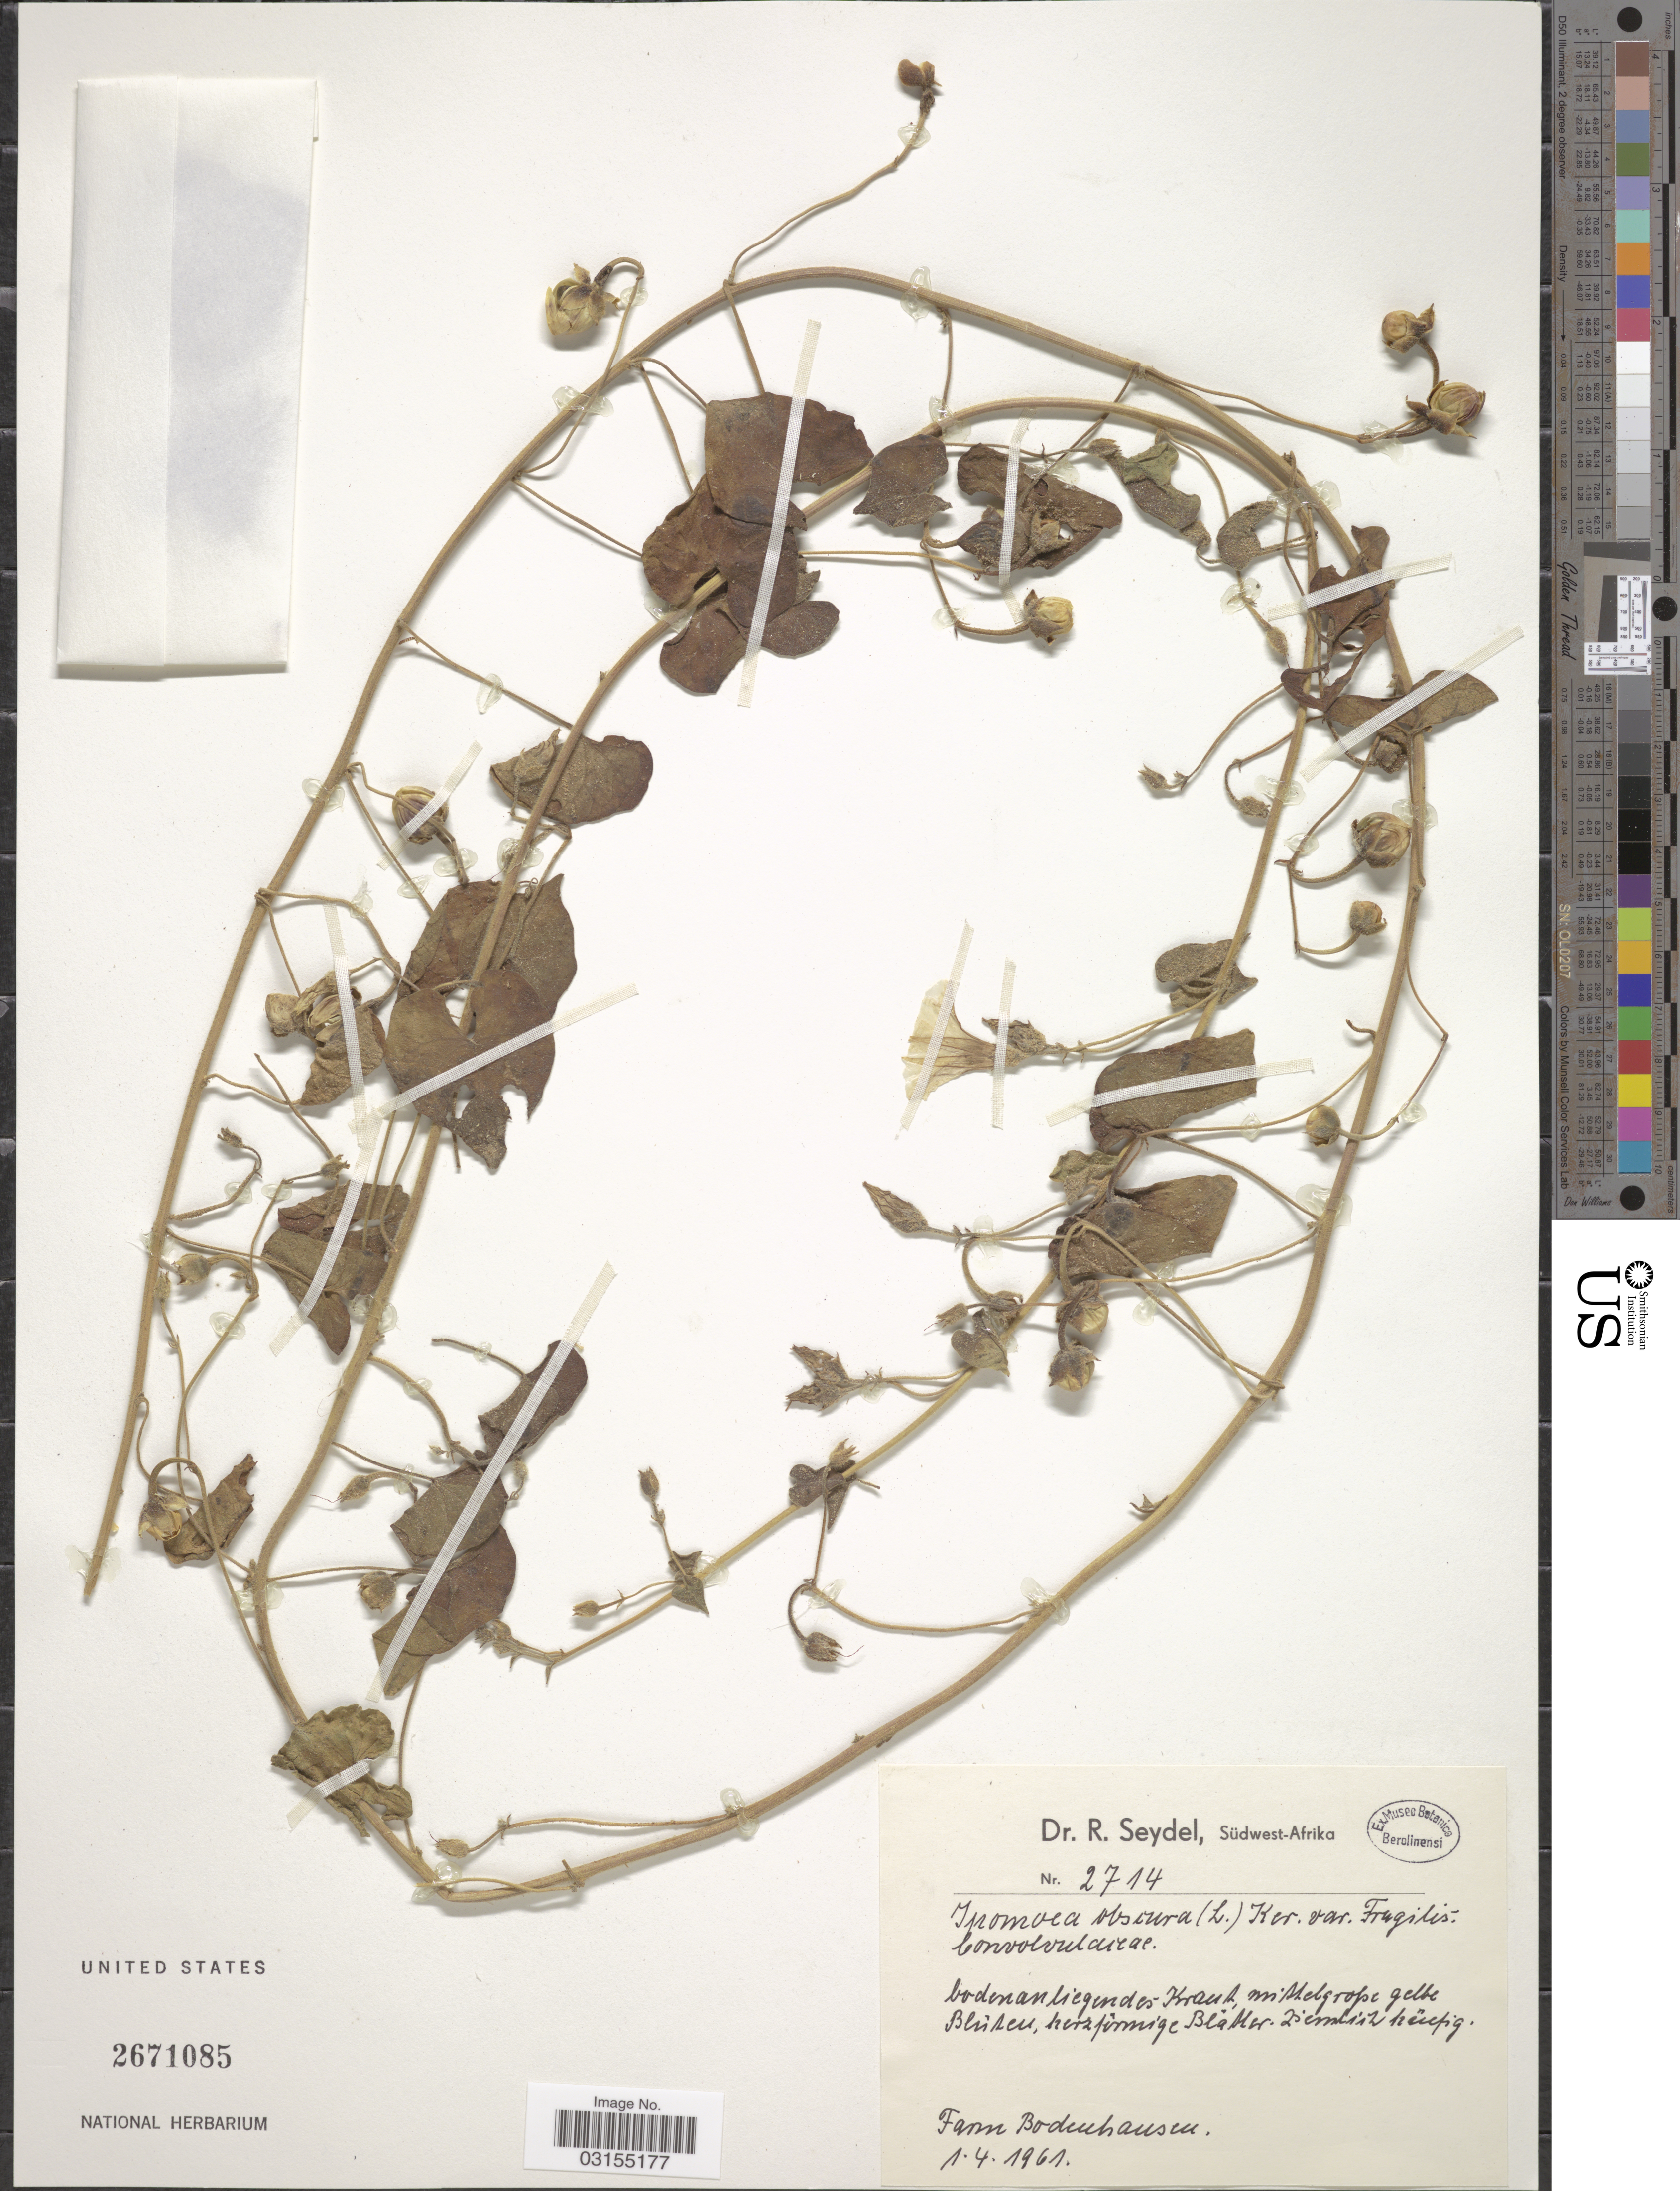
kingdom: Plantae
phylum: Tracheophyta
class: Magnoliopsida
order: Solanales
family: Convolvulaceae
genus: Ipomoea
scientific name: Ipomoea obscura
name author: (L.) Ker Gawl.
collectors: R. Seydel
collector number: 2714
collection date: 1961-04-01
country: Namibia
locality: Südwest-Afrika. Farm Bodenhausen.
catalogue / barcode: US 2671085